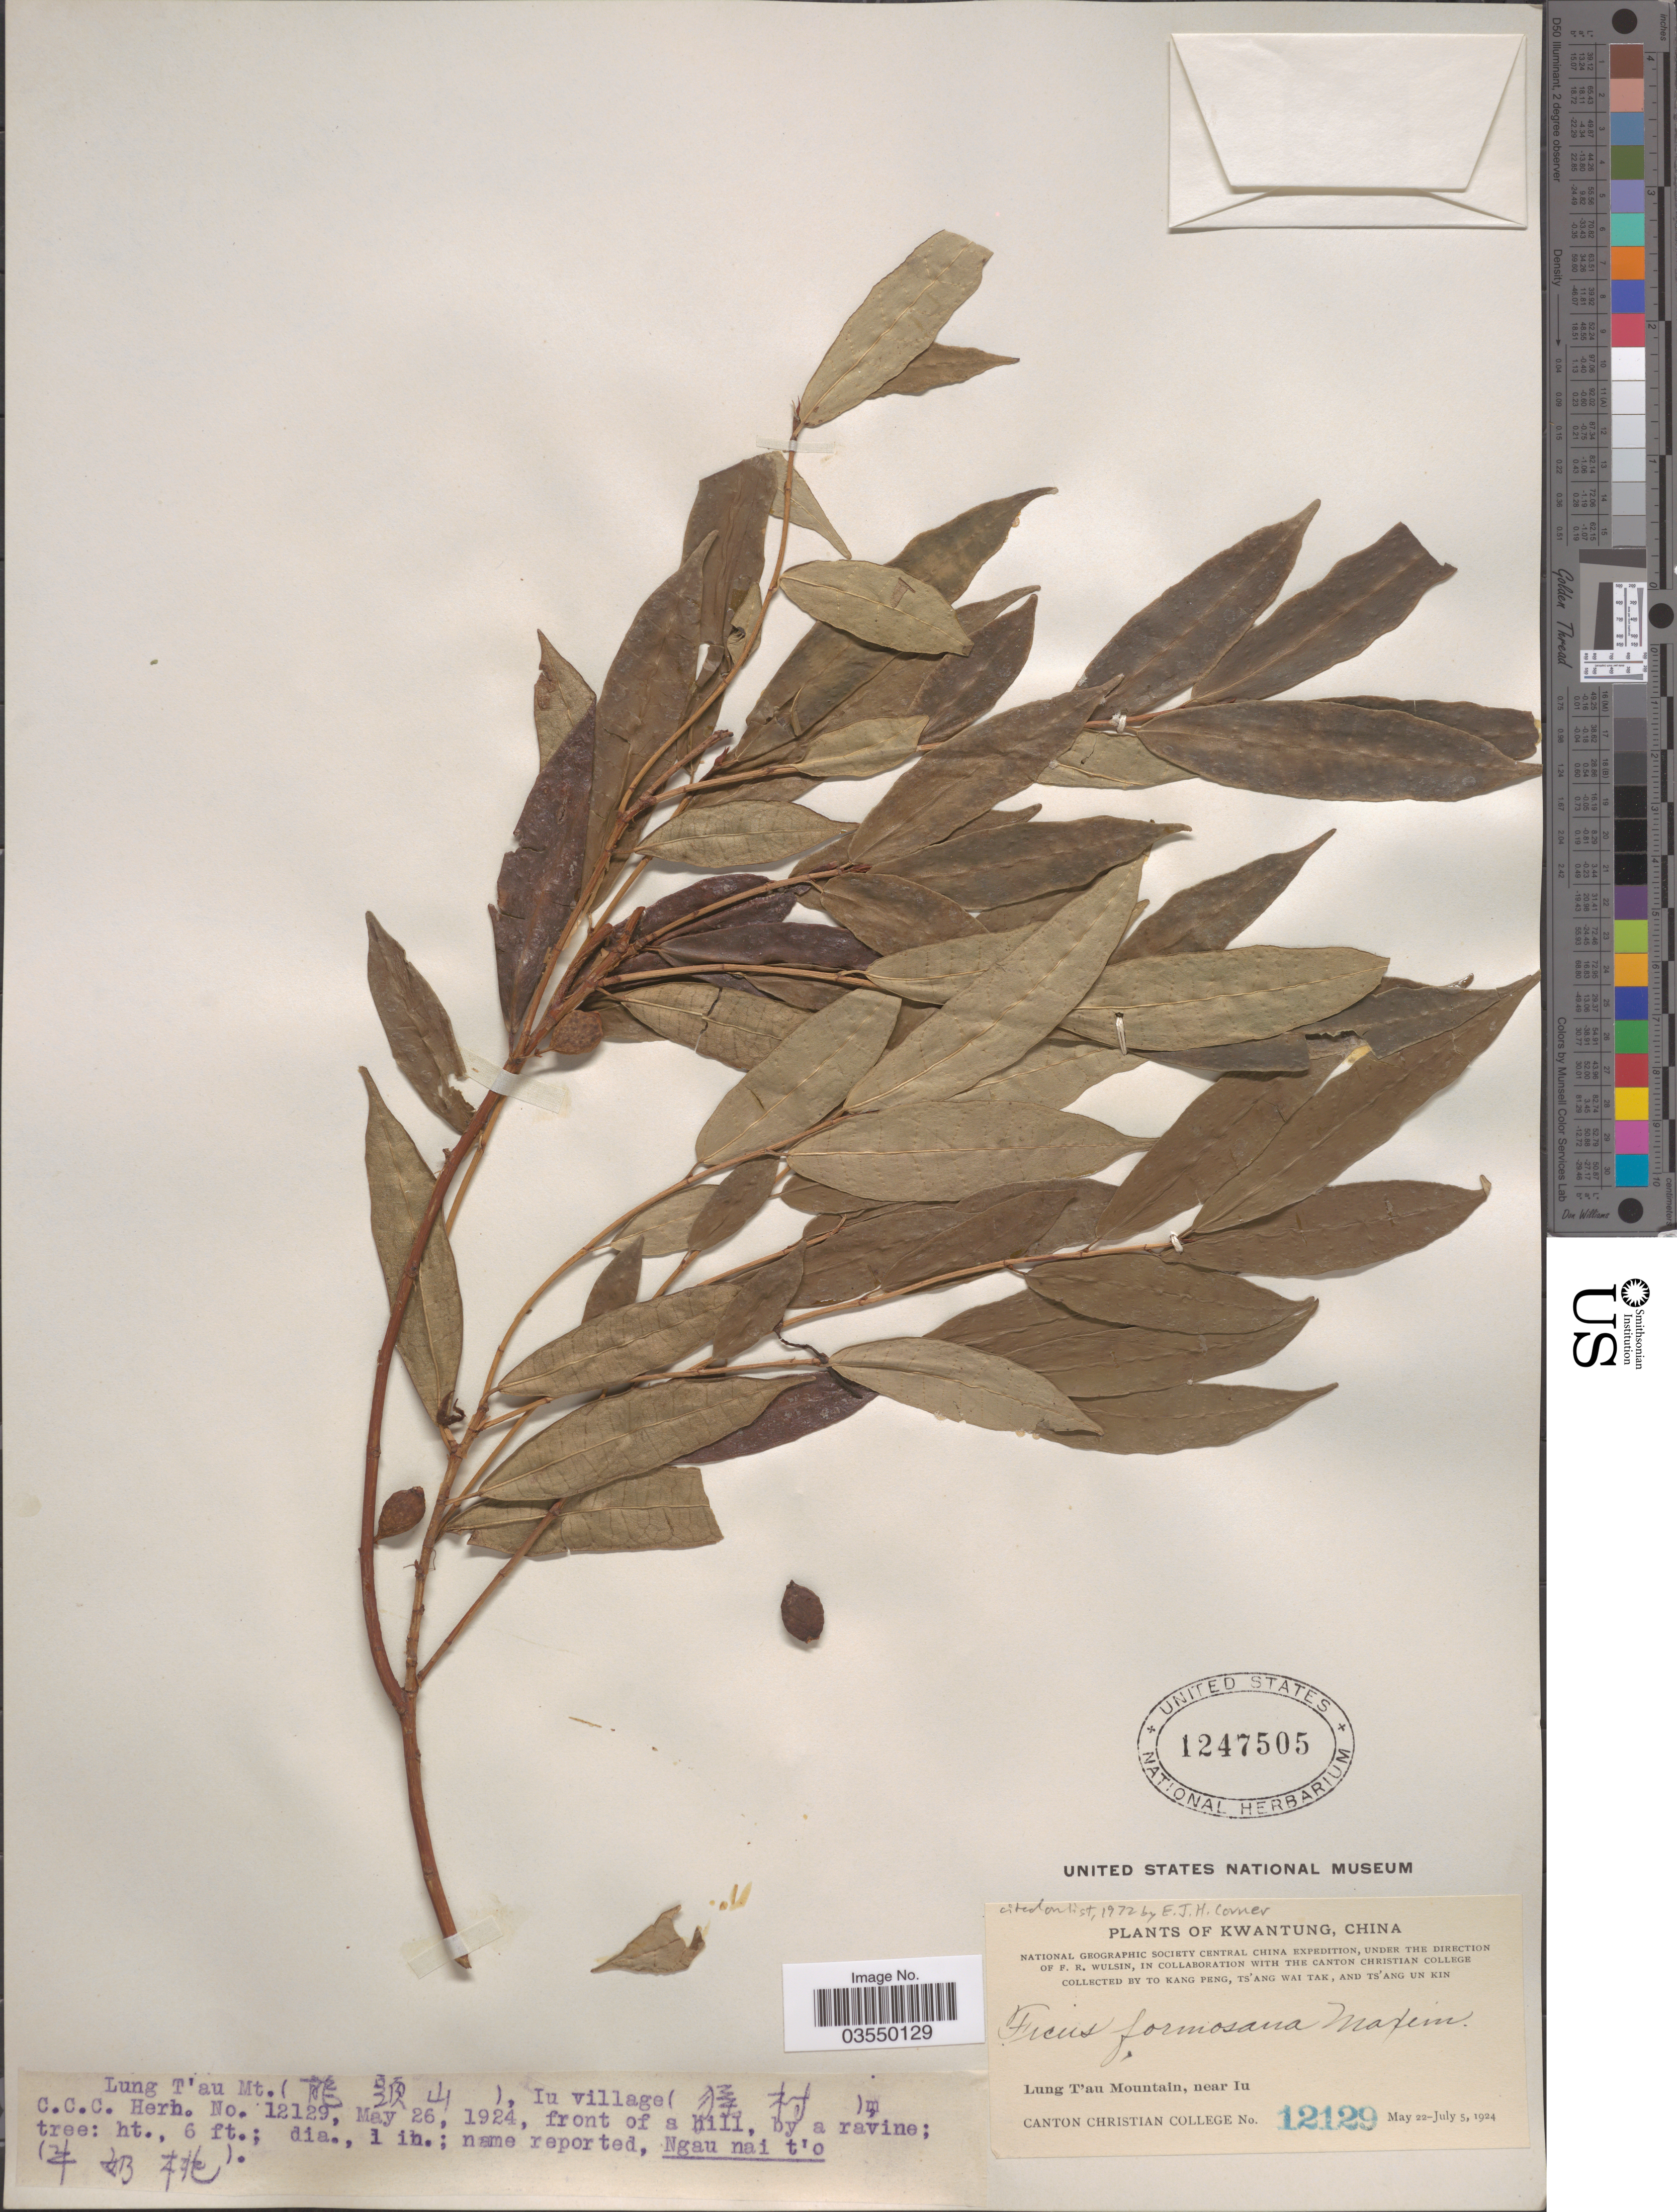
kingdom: Plantae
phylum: Tracheophyta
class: Magnoliopsida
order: Rosales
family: Moraceae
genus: Ficus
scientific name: Ficus formosana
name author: Maxim.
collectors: To Kang P'eng, W. T. Tsang & Ts' Ang Un Kin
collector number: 12129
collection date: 1924-05-26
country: China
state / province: Guangdong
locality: Kwangtung. Lung T'au Mountain, near Iu. (X), Iu village X.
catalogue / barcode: US 1247505